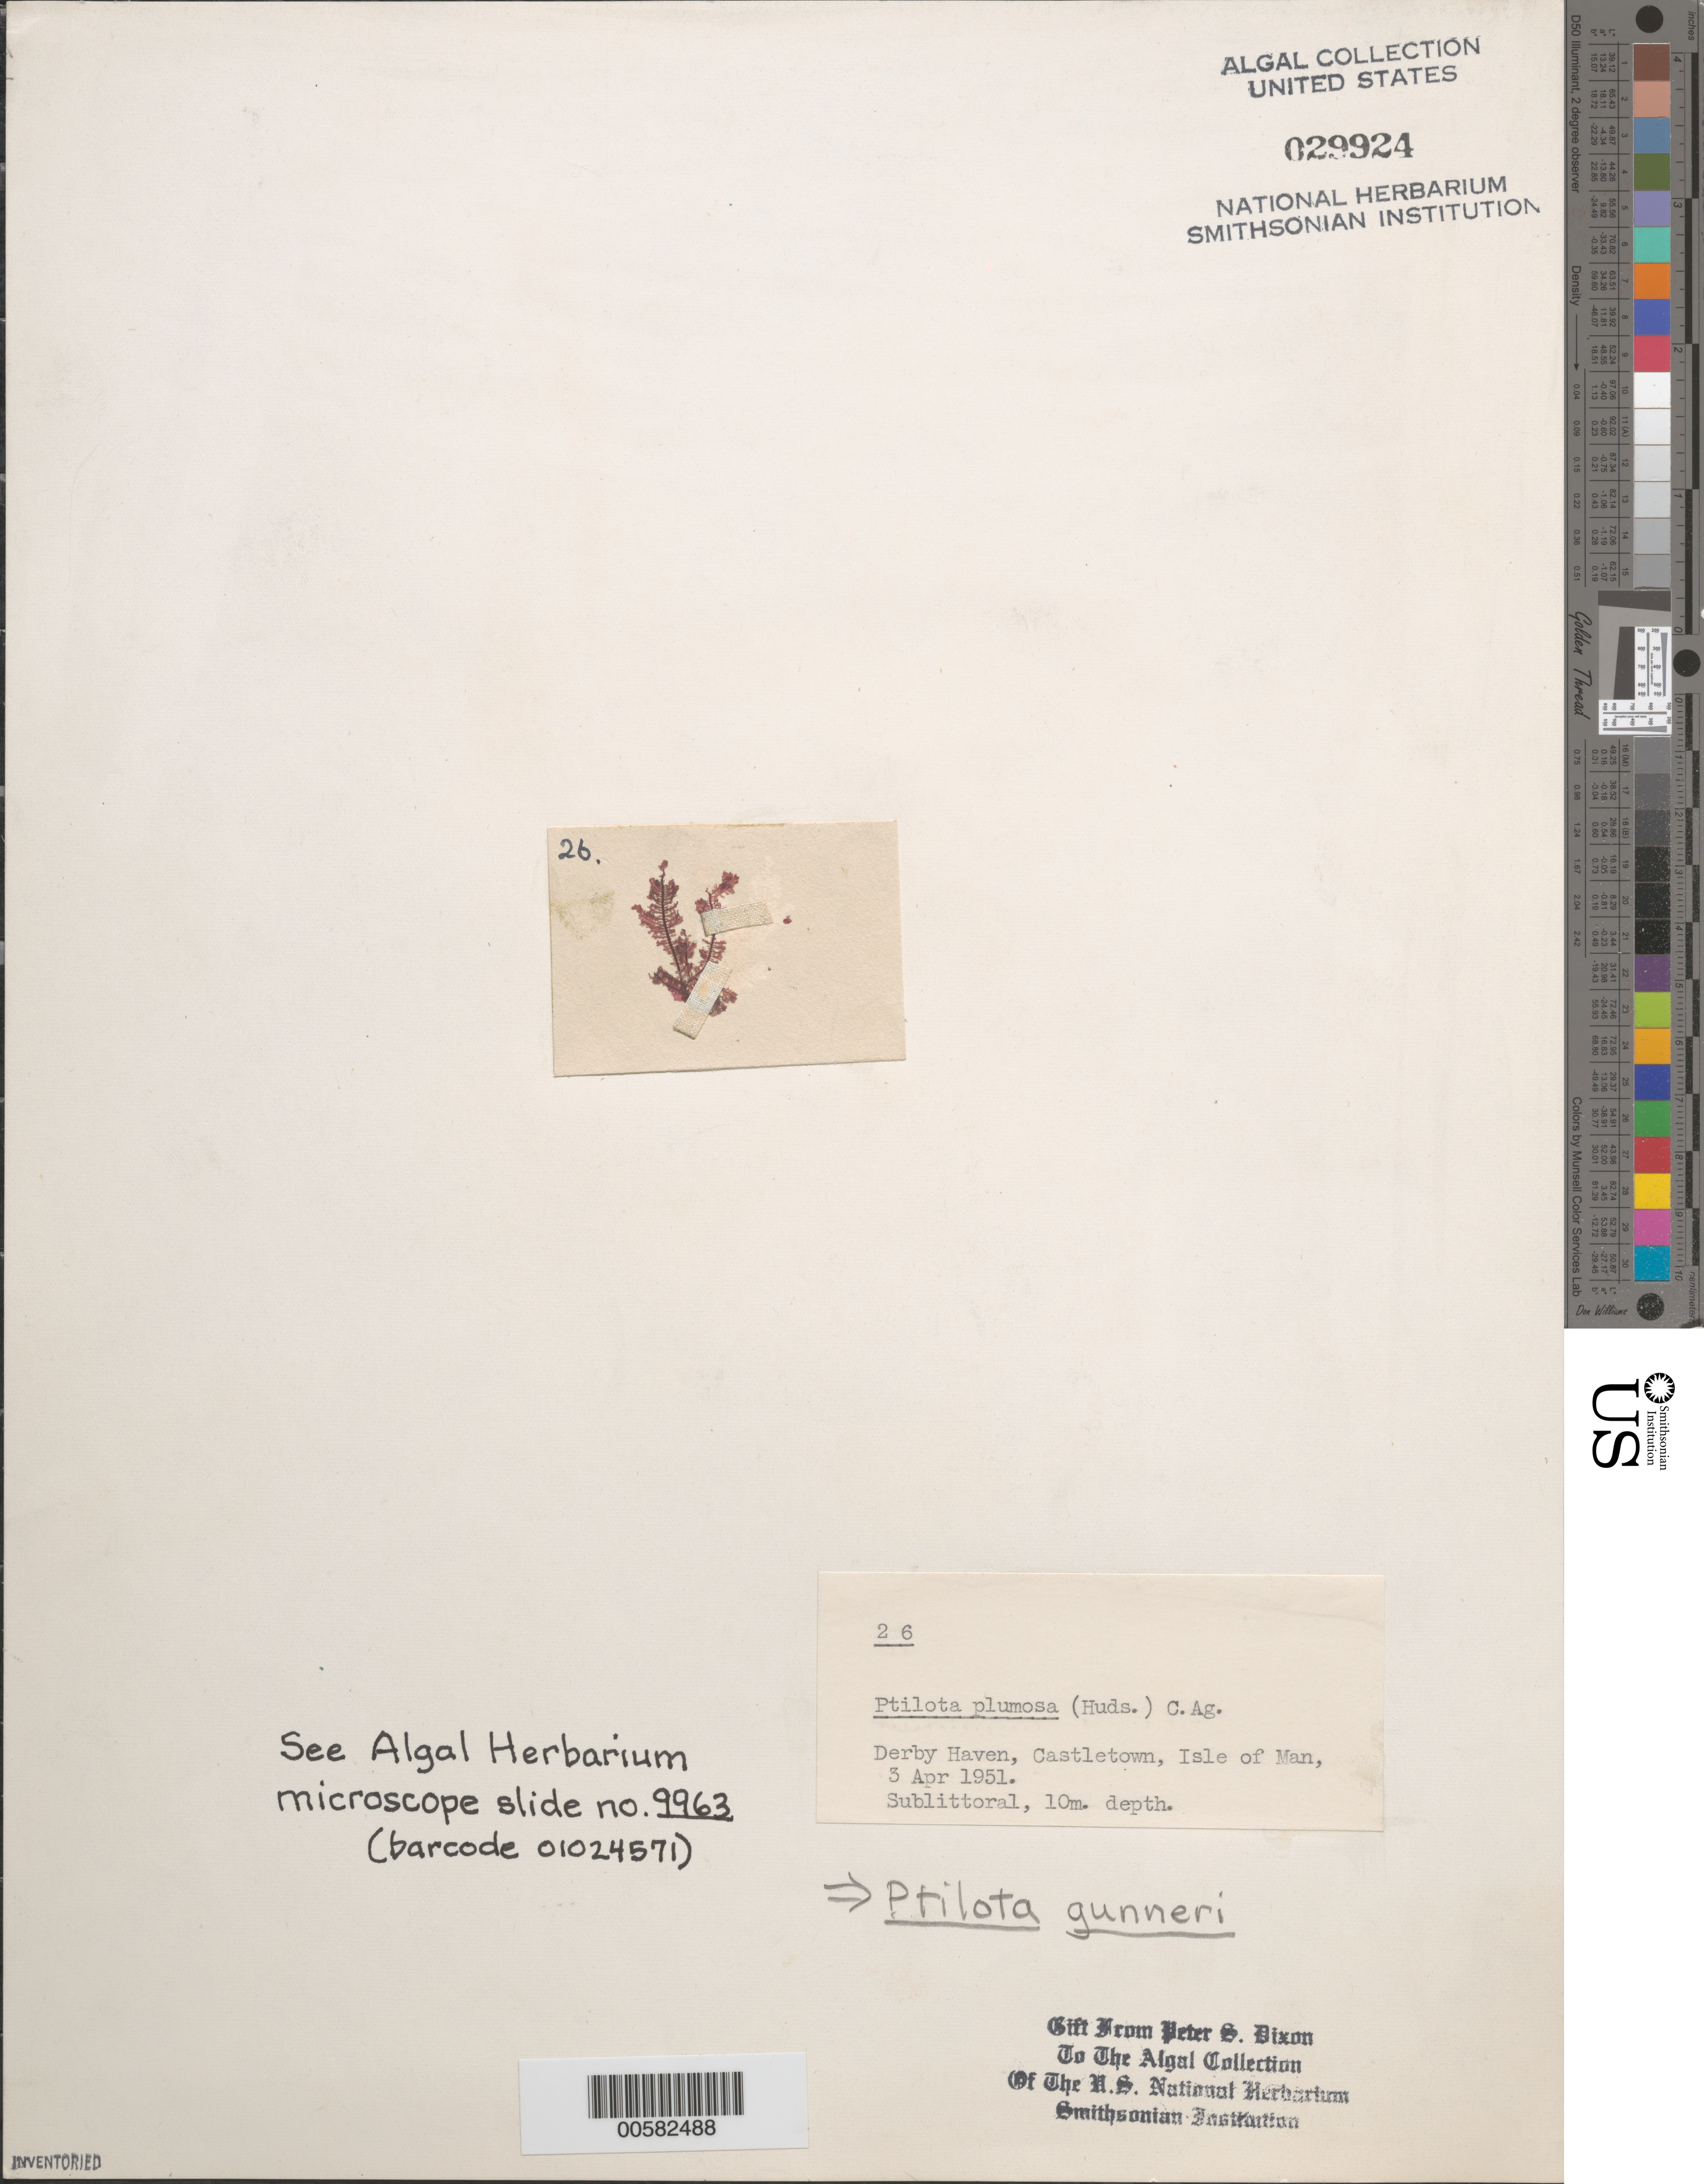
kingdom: Plantae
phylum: Rhodophyta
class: Florideophyceae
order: Ceramiales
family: Wrangeliaceae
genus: Ptilota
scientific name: Ptilota gunneri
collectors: P. S. Dixon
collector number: PSD 26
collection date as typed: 03 Apr 1951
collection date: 1951-04-03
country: United Kingdom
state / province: England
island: Isle of Man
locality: Derby Haven, Castletown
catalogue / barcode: US 29924